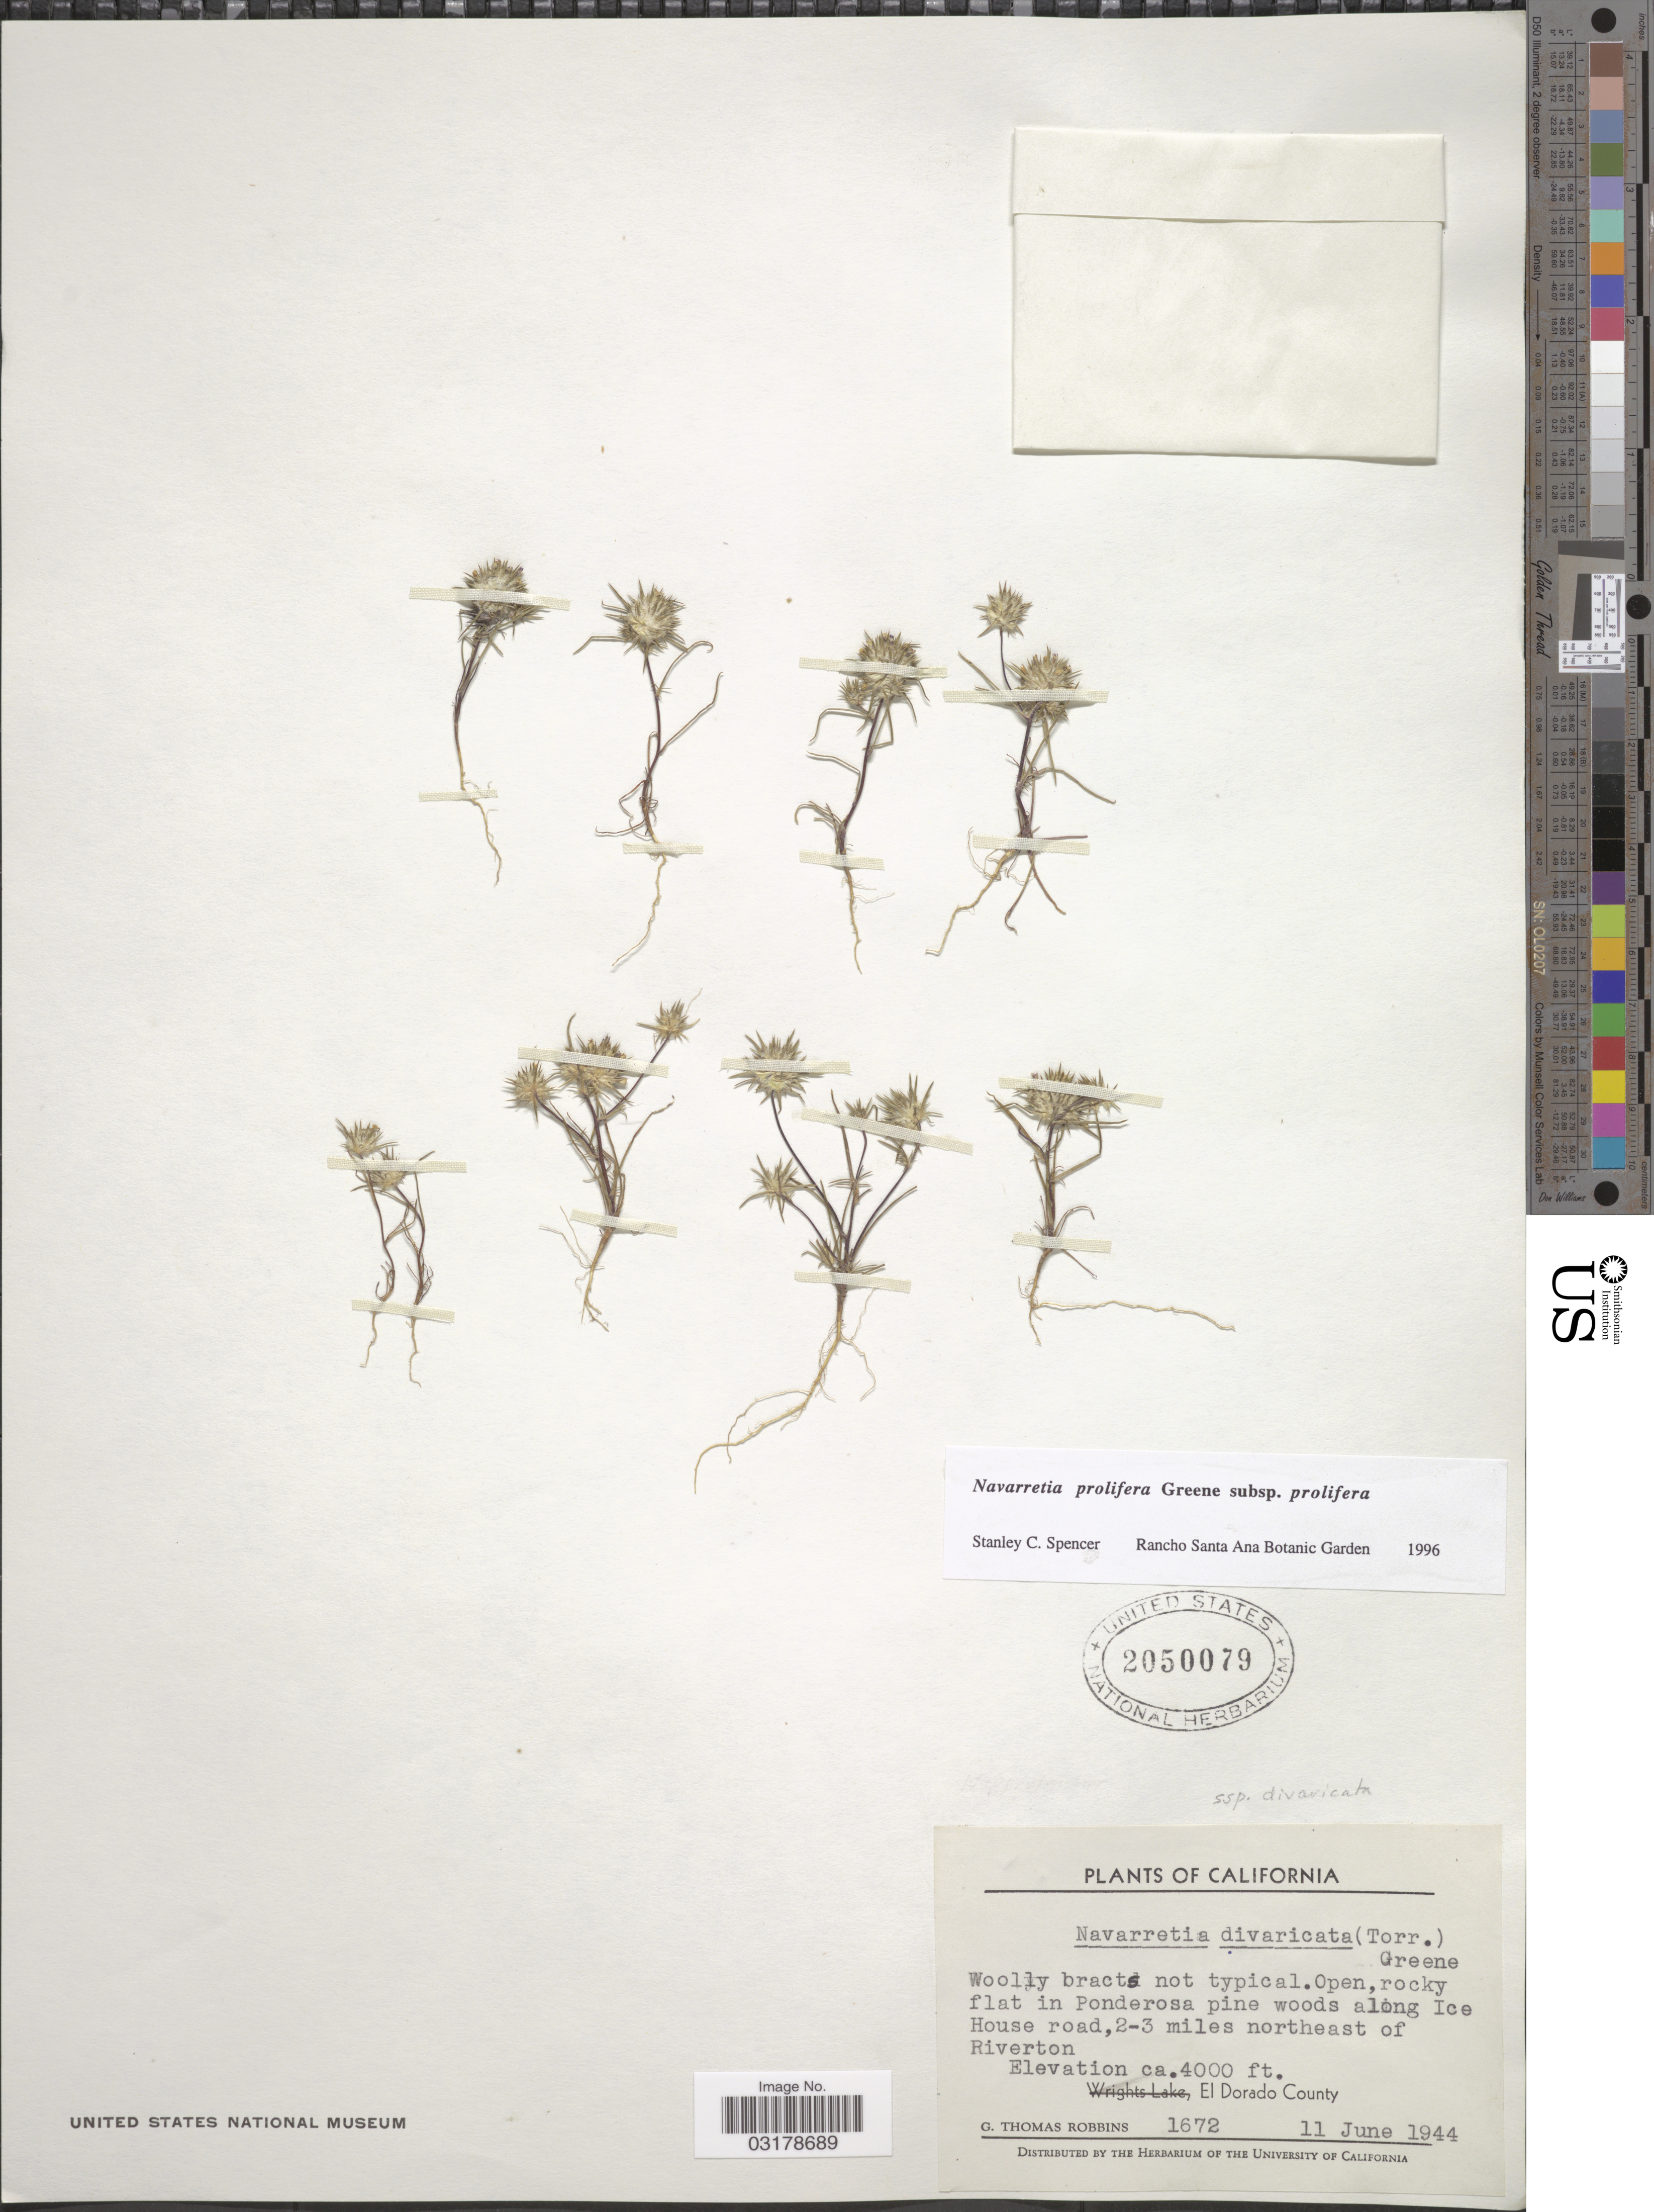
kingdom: Plantae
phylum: Tracheophyta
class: Magnoliopsida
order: Ericales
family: Polemoniaceae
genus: Navarretia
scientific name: Navarretia prolifera subsp. prolifera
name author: Greene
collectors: G. T. Robbins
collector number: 1672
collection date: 1944-06-11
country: United States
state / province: California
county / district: El Dorado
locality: In Ponderosa pine woods along Ice House road, 2-3 miles northeast of Riverton. El Dorado County.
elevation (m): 1219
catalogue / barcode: US 2050079